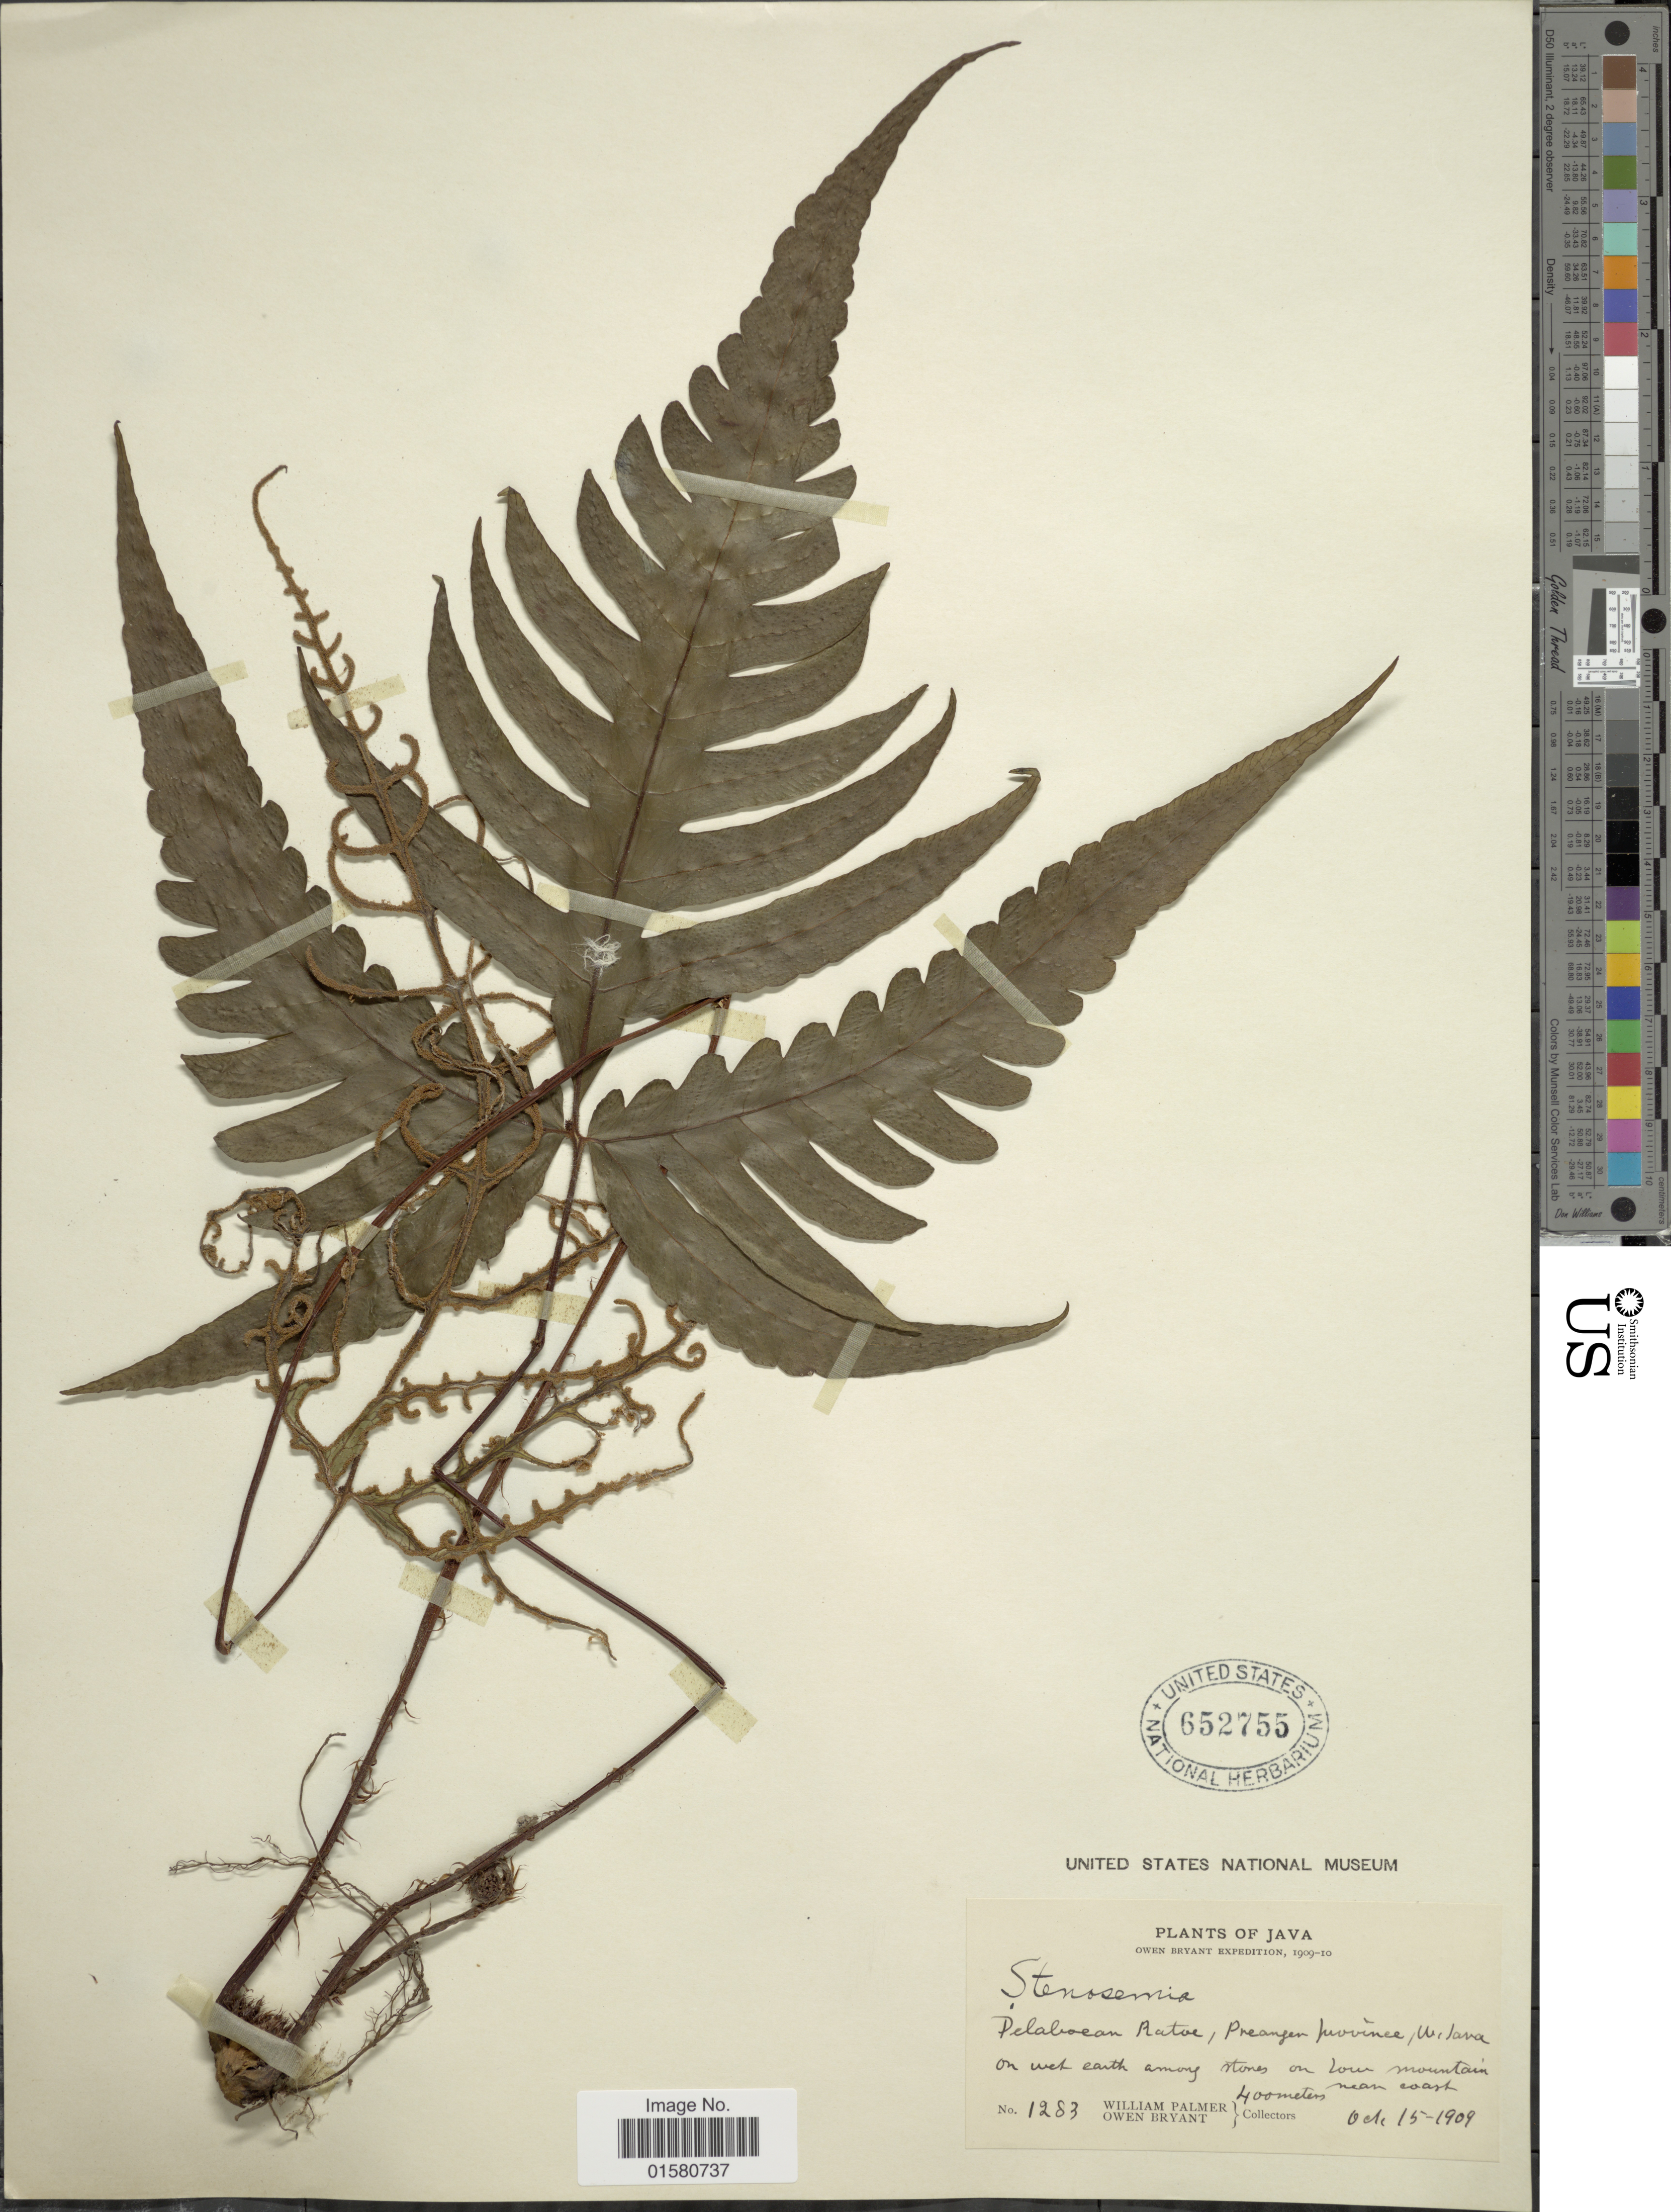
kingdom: Plantae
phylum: Tracheophyta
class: Polypodiopsida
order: Polypodiales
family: Tectariaceae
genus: Tectaria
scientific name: Tectaria aurita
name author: (Sw.) Chandra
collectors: W. Palmer & O. Bryant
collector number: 1283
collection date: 1909-10-15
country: Indonesia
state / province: Java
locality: Pelaboean Ratooe, Preanger province. W. Java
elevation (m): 400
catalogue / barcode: US 652755